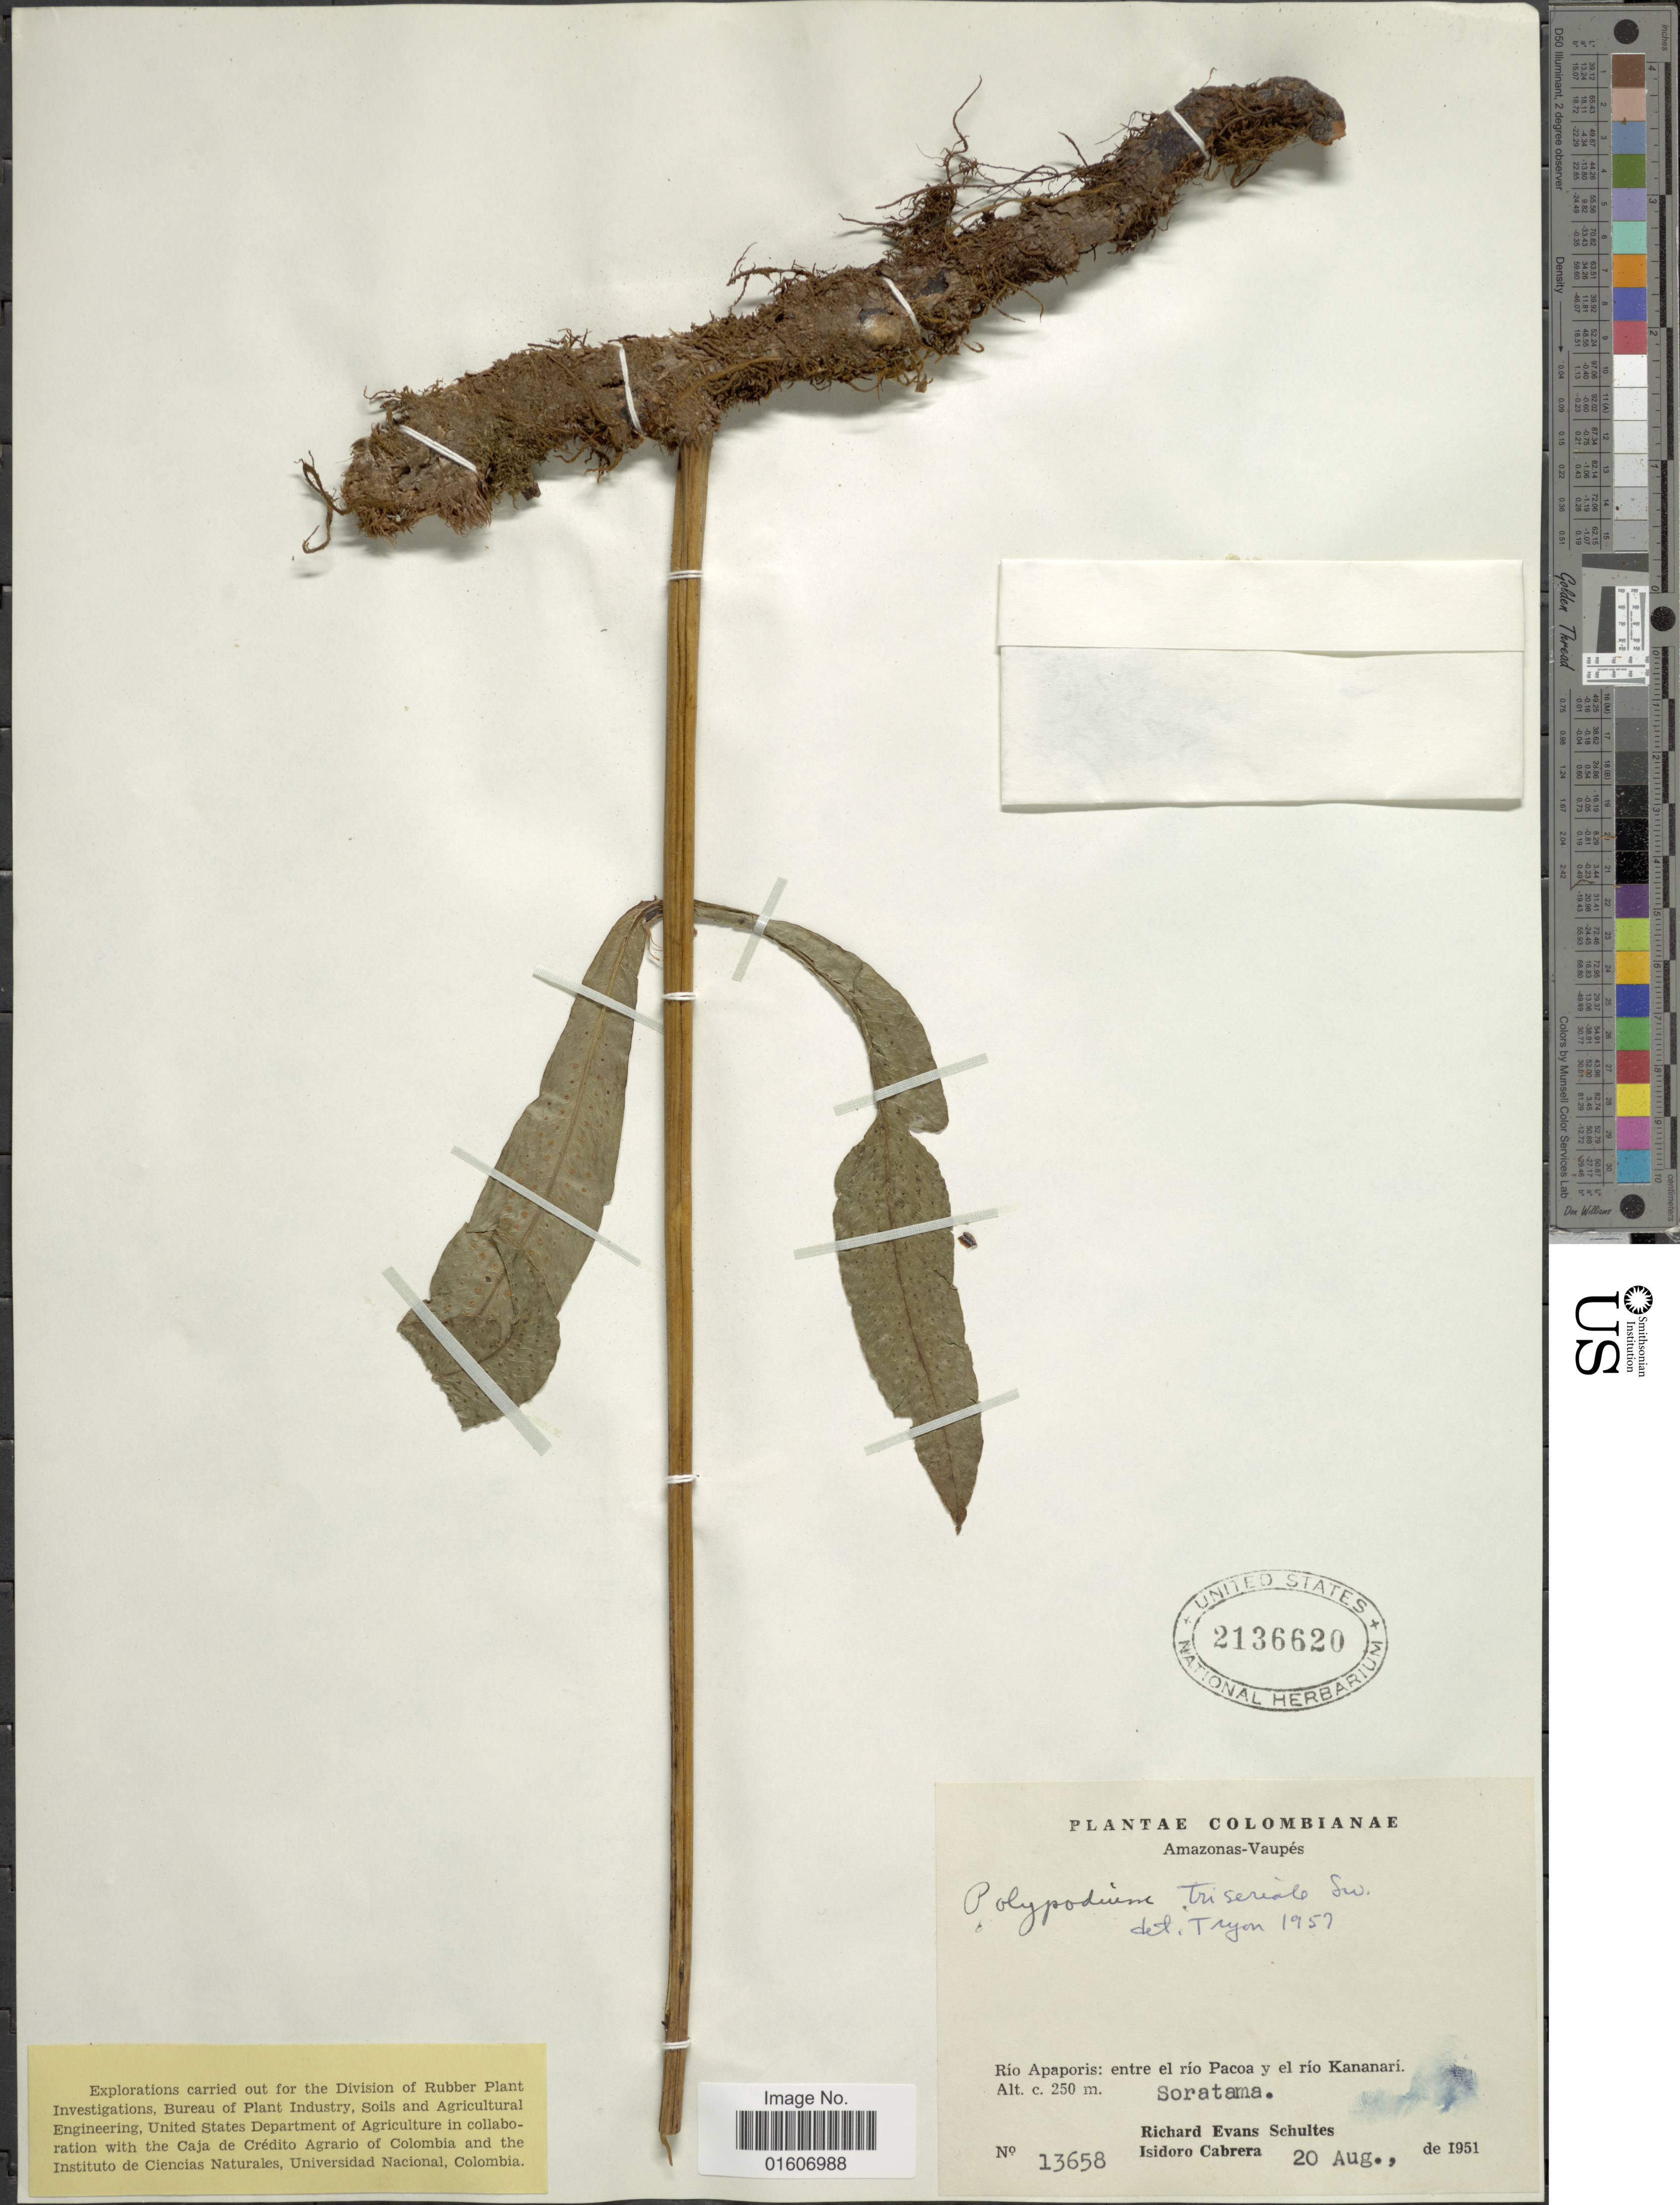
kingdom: Plantae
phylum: Tracheophyta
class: Polypodiopsida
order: Polypodiales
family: Polypodiaceae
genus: Serpocaulon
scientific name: Serpocaulon triseriale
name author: (Sw.) A.R. Sm.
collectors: R. E. Schultes & I. Cabrera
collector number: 13658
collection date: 1951-08-20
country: Colombia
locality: Amazonas-Vaupés, Río Apaporis: entre el río Pacoa y el río Kananarí, Soratama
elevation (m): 250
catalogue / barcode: US 2136620